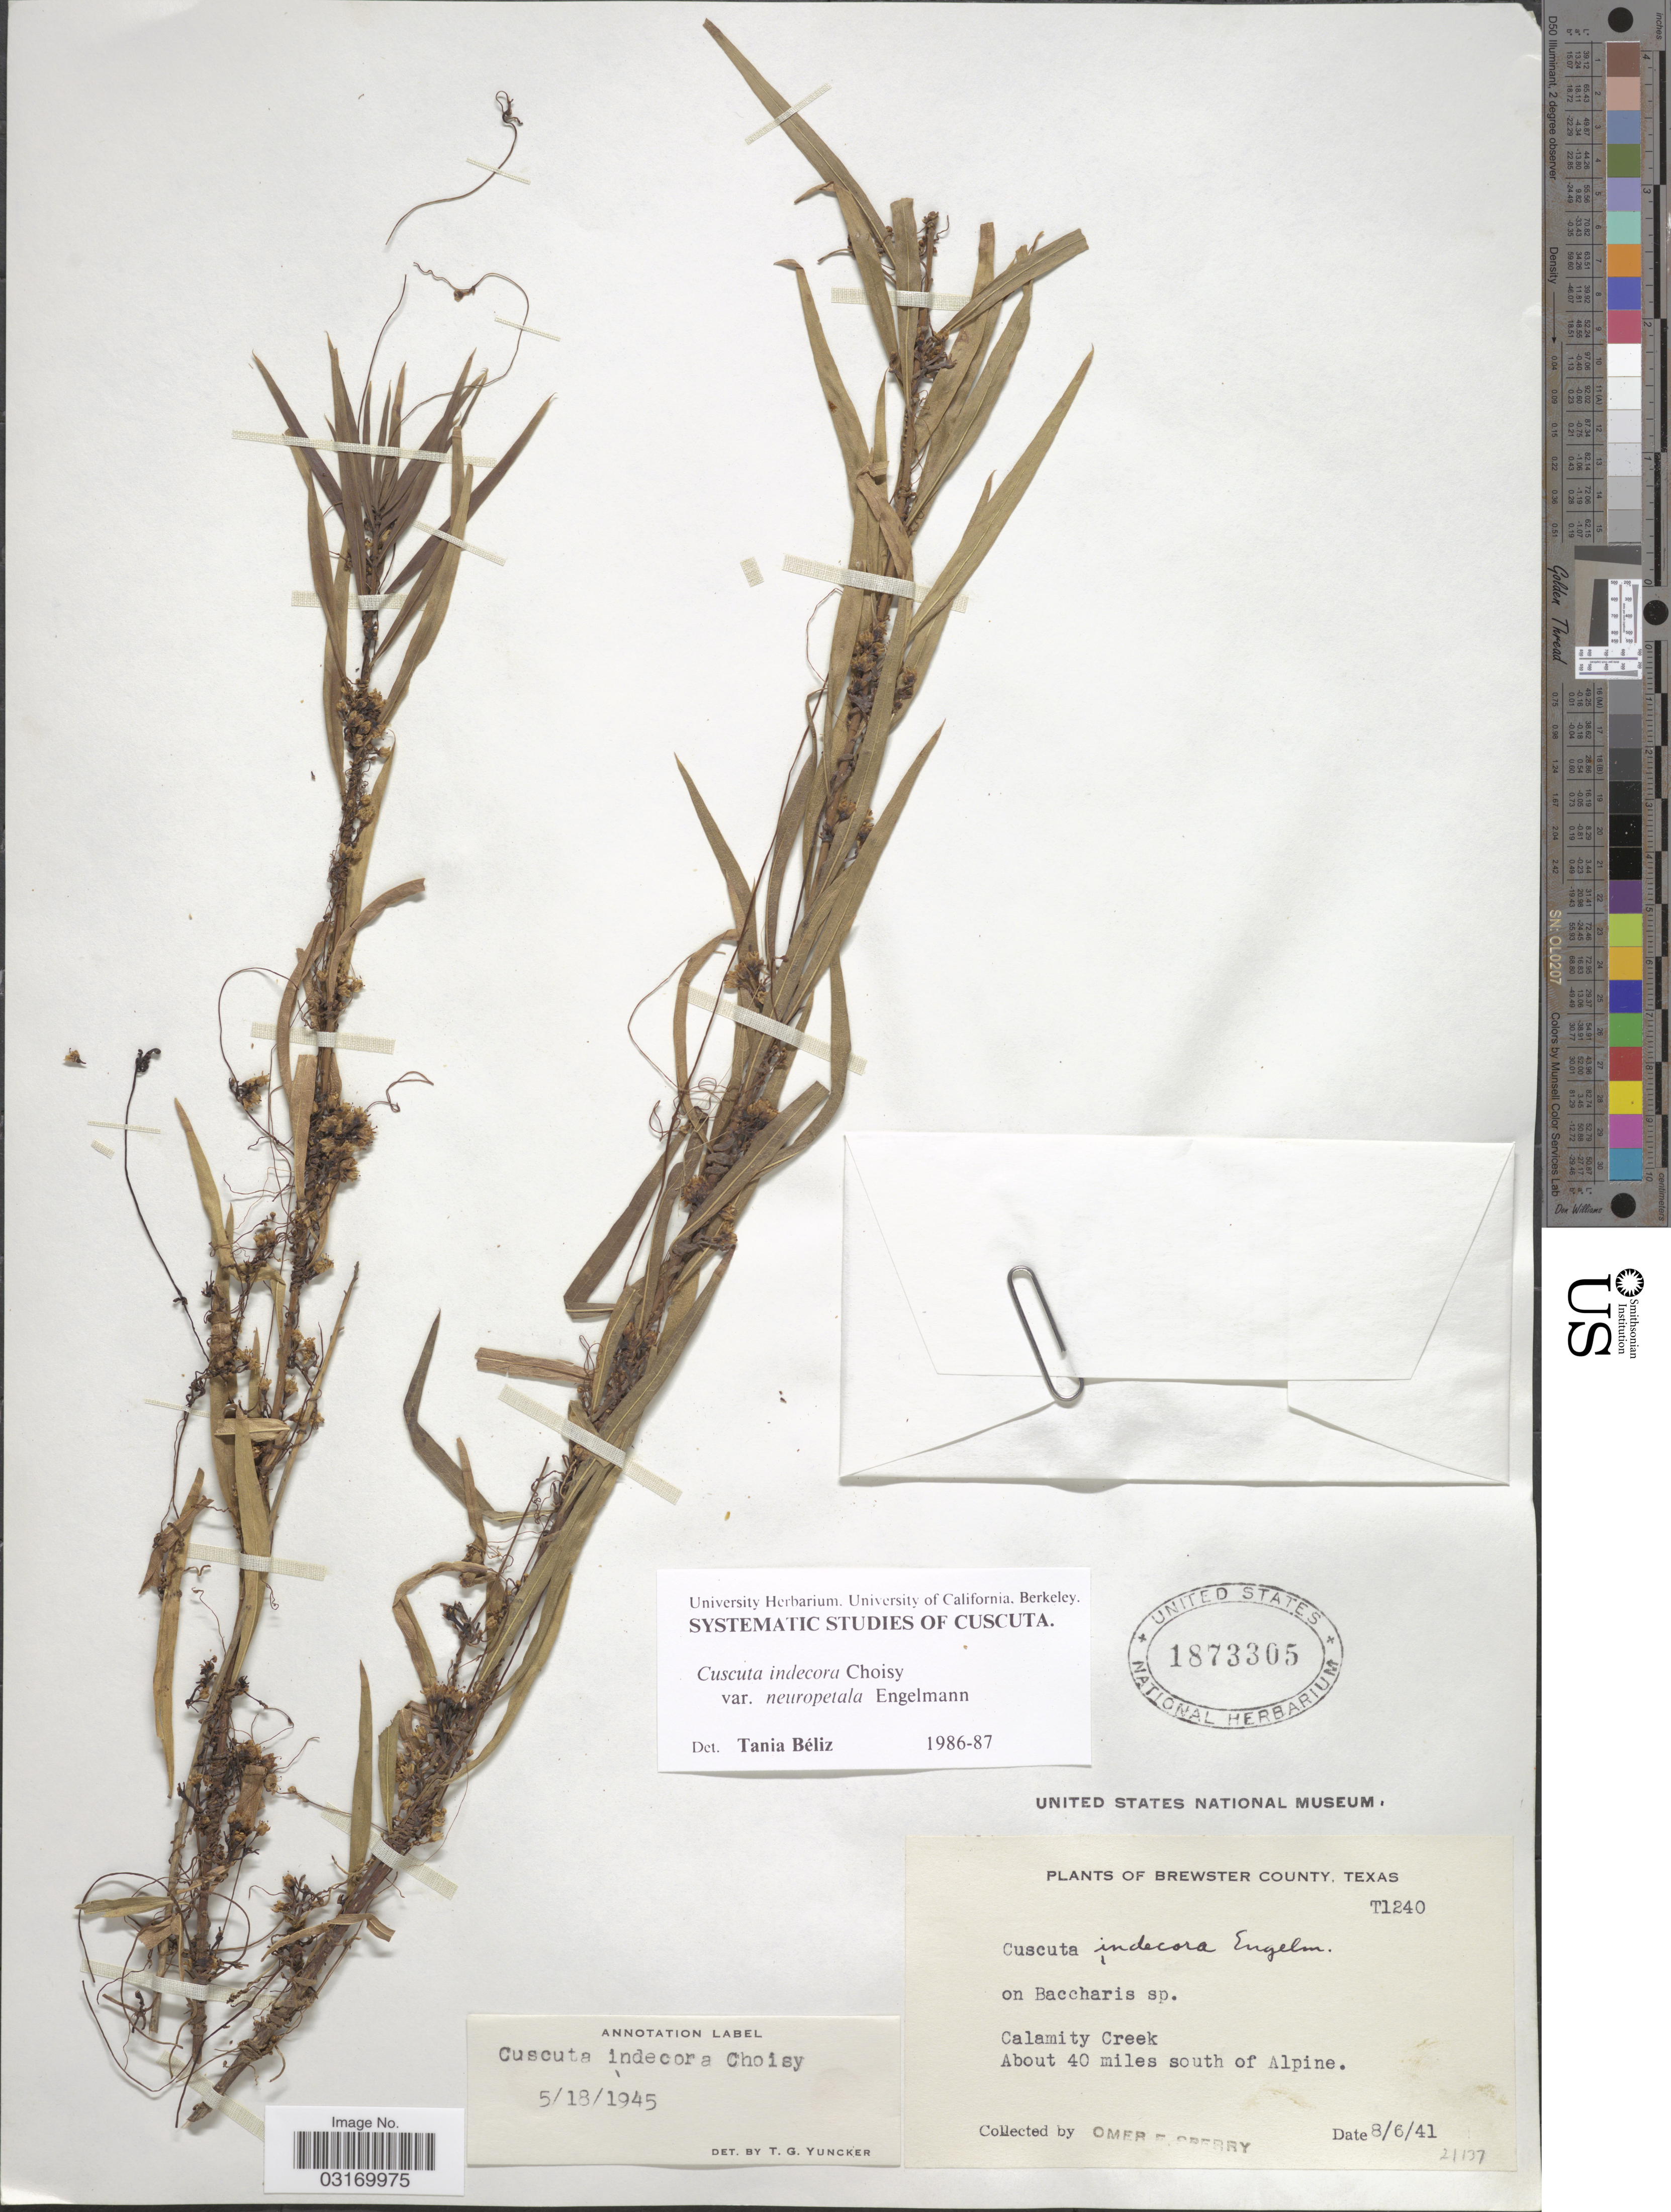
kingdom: Plantae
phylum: Tracheophyta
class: Magnoliopsida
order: Solanales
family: Convolvulaceae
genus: Cuscuta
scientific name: Cuscuta indecora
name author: Choisy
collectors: O. E. Sperry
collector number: T1240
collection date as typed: Transcribed d/m/y: 6/8/41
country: United States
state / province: Texas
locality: Brewster County. Calamity Creek. About 40 miles south of Alpine.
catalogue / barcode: US 1873305